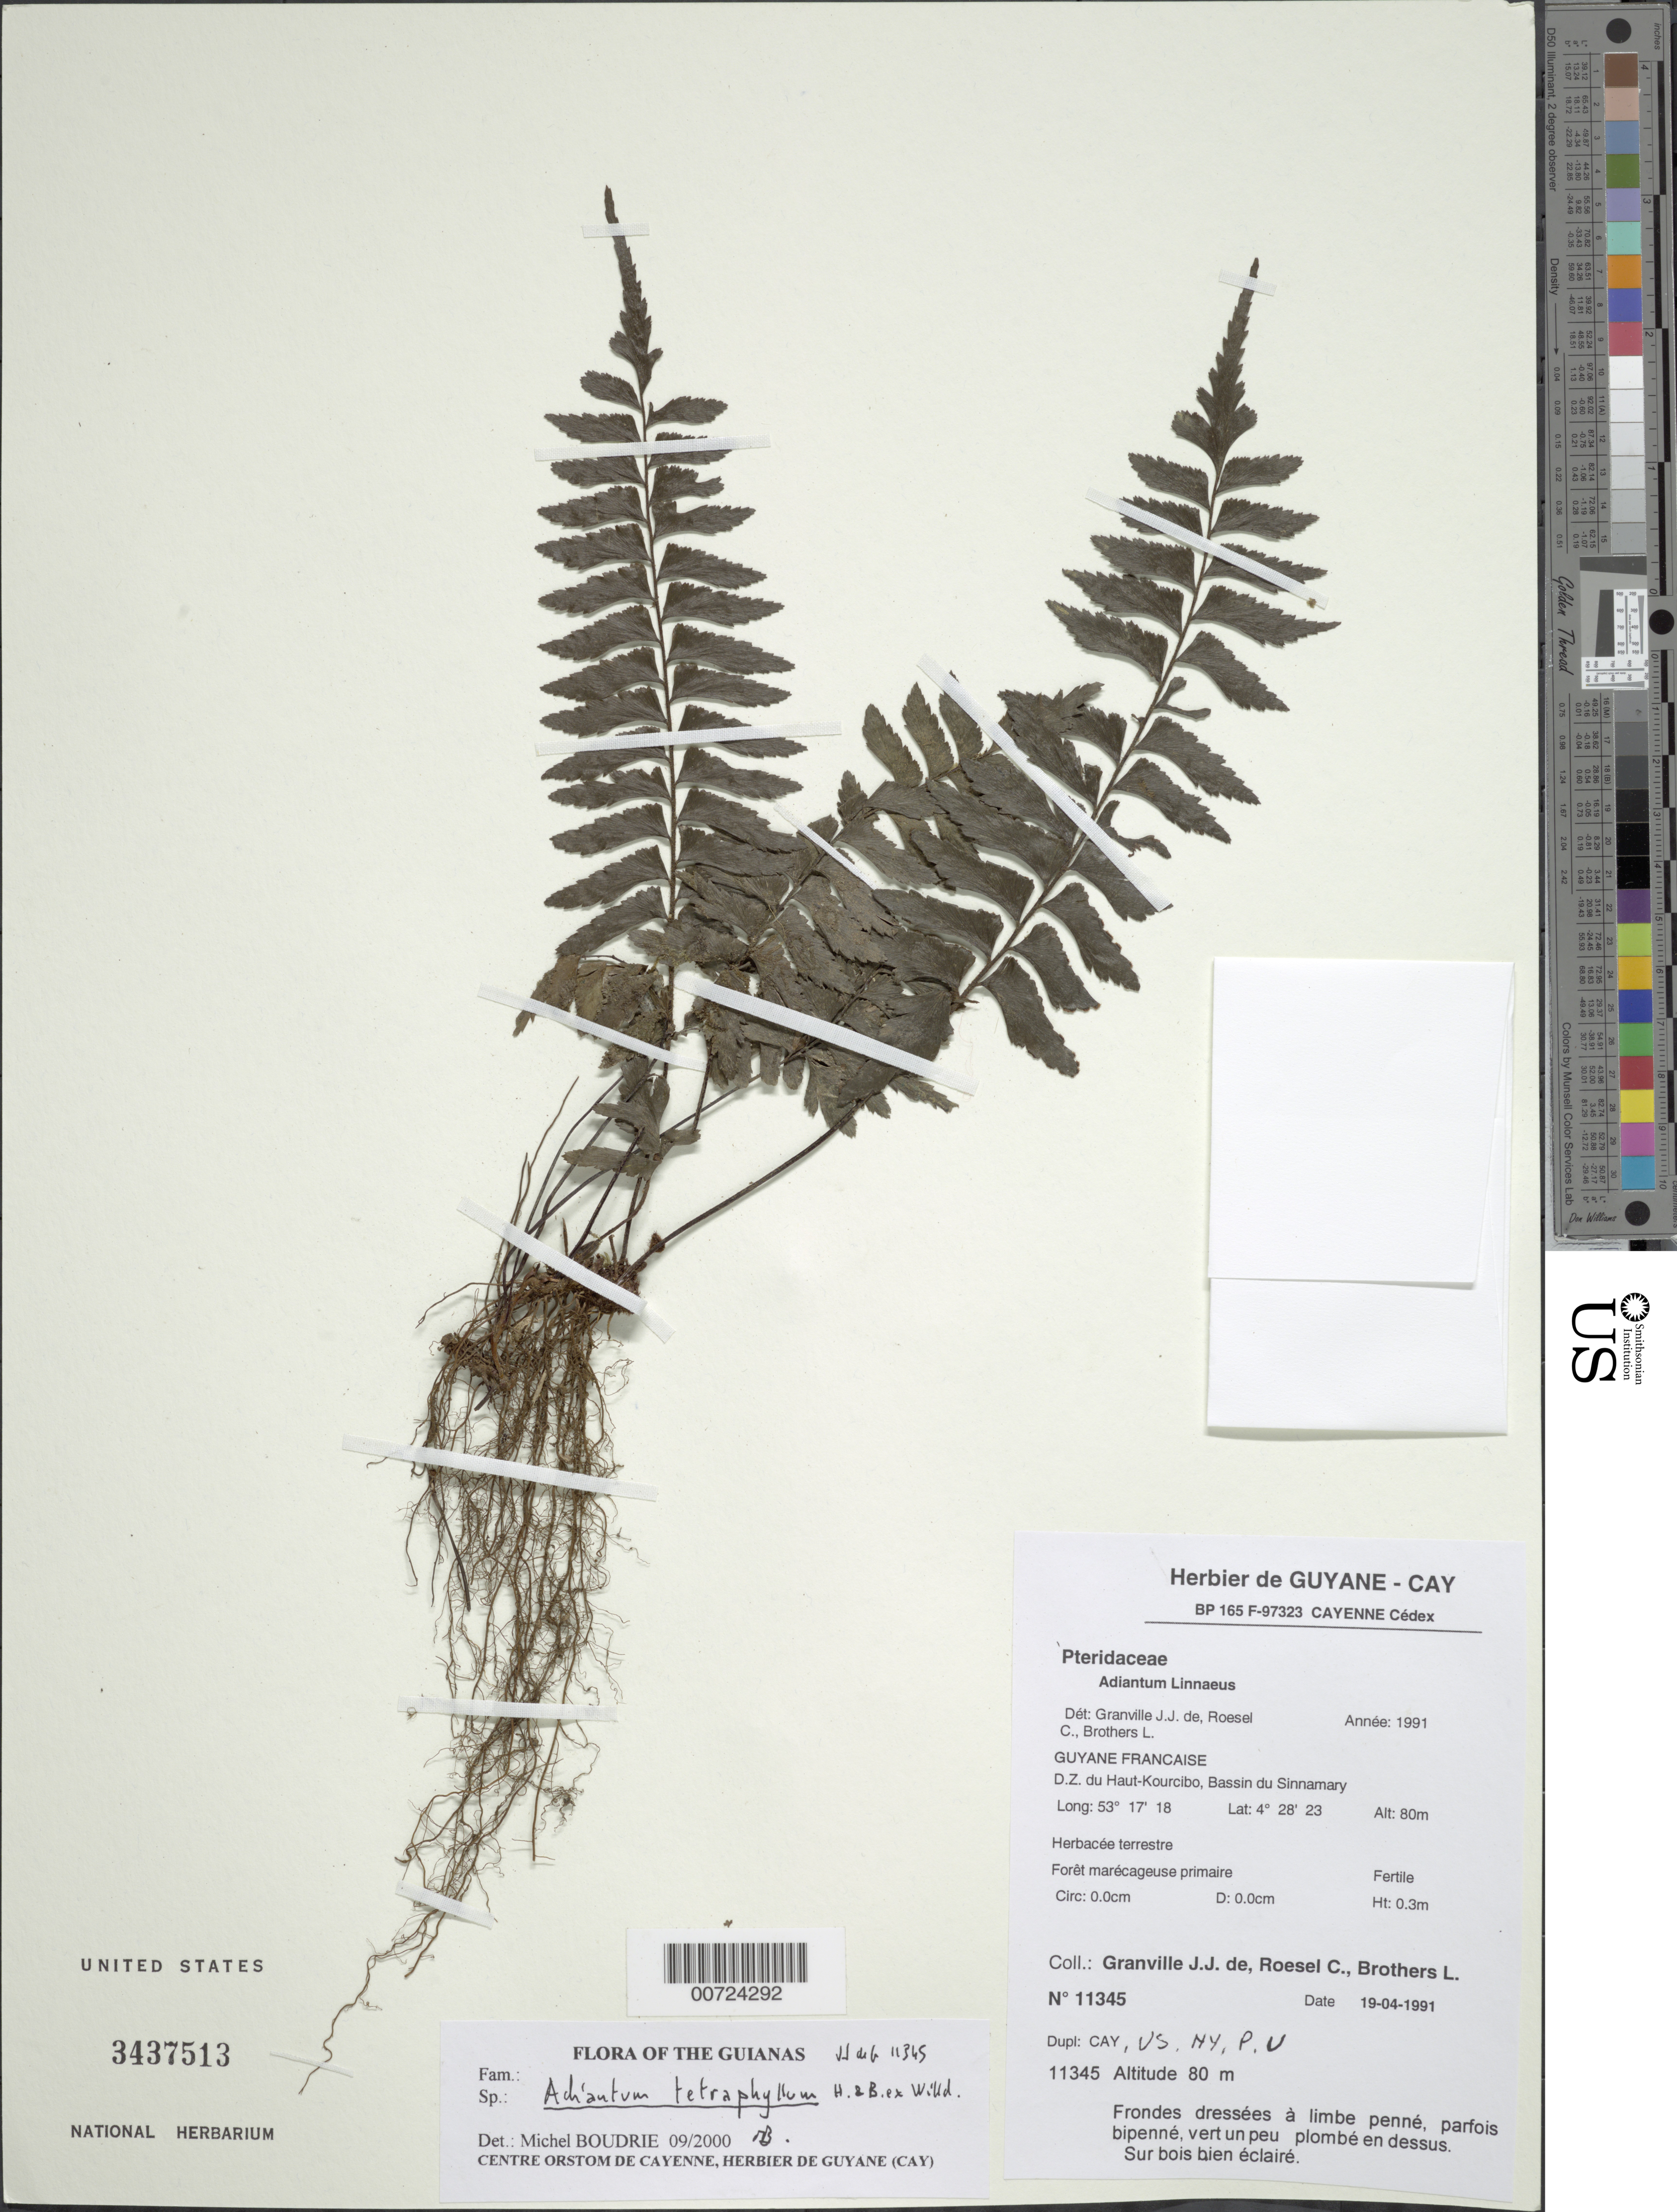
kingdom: Plantae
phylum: Tracheophyta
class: Polypodiopsida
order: Polypodiales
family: Pteridaceae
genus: Adiantum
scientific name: Adiantum tetraphyllum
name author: Humb. & Bonpl. ex Willd.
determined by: Boudrie, M.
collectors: J.-J. de Granville, C. S. Roesel & L. Brothers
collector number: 11345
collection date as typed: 19-Apr-91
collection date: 1991-04-19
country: French Guiana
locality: D.Z. du Haut-Kourcibo, Bassin du Sinnamary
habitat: Marshy primary forest; in very bright patch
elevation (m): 80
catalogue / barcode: US 3437513